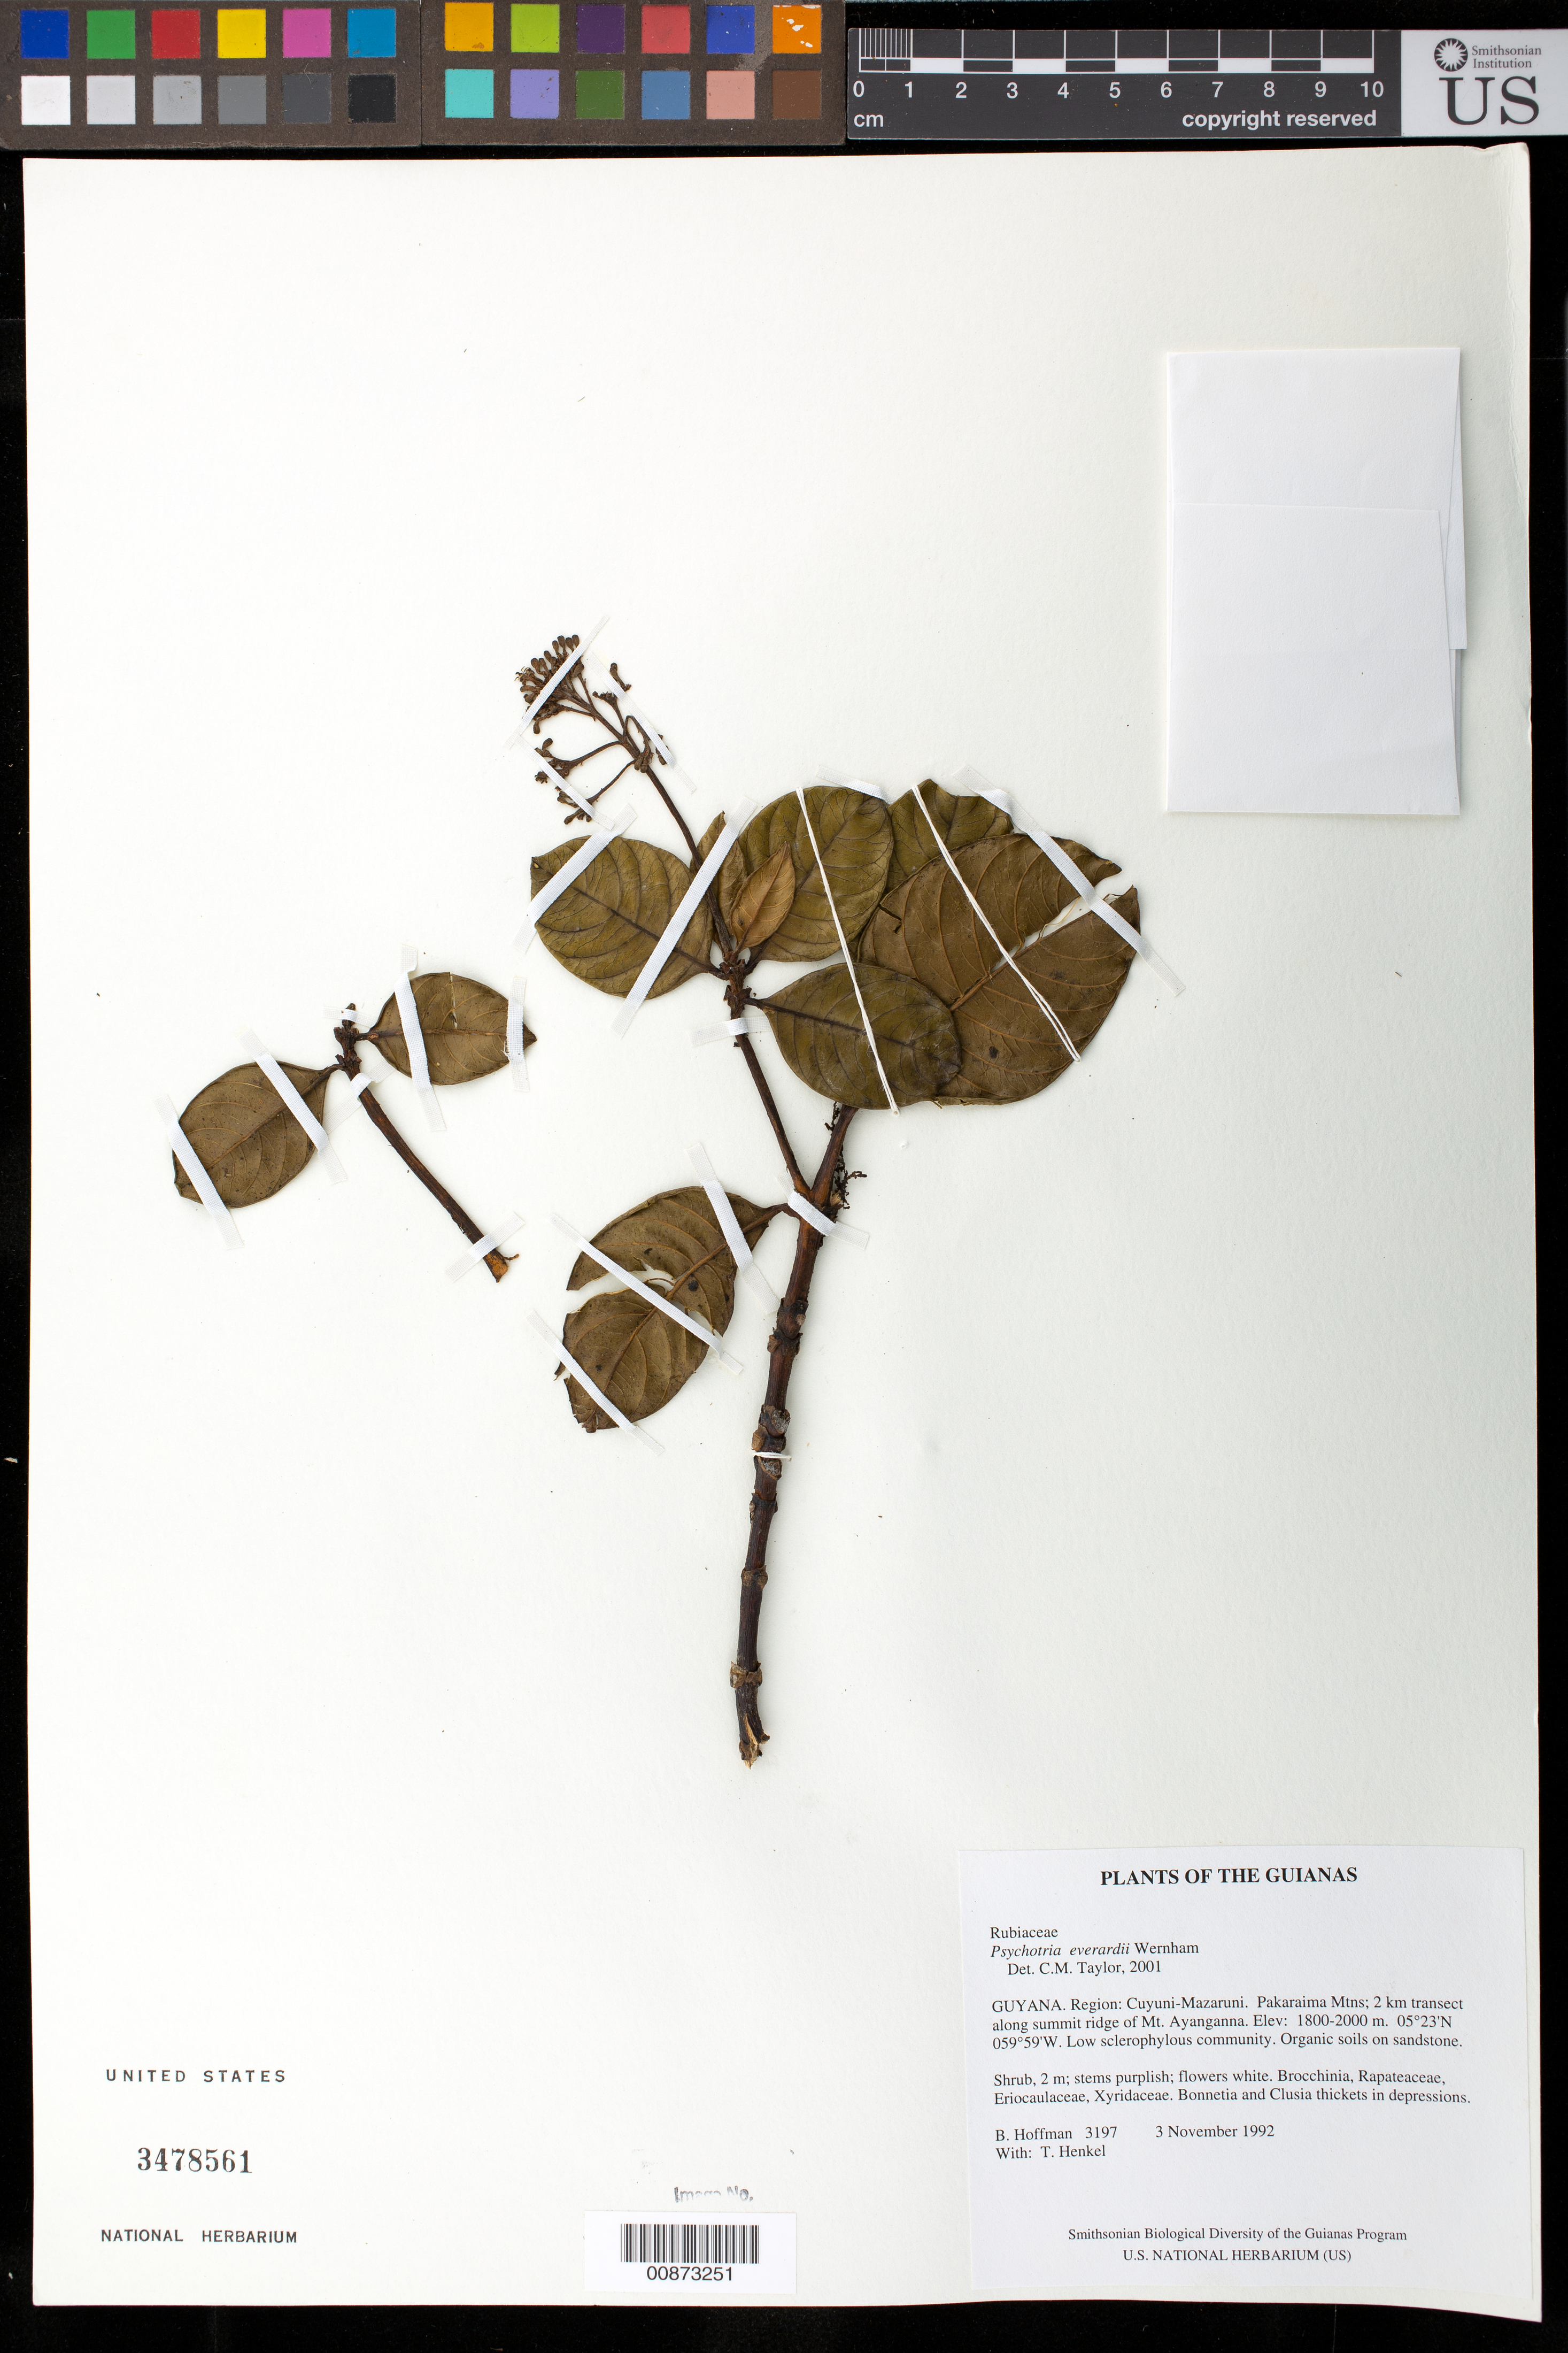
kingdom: Plantae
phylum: Tracheophyta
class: Magnoliopsida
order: Gentianales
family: Rubiaceae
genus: Palicourea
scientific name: Palicourea everardii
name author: (Wernham) Delprete & J.H. Kirkbr.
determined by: Kirkbride, J. H., Jr.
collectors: B. Hoffman & T. Henkel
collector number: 3197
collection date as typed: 3 November 1992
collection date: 1992-11-03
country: Guyana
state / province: Cuyuni-Mazaruni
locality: Pakaraima Mountains; 2 km transect along summit ridge of Mt. Ayanganna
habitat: Low sclerophylous community. Organic soils on sandstone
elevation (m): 1800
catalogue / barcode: US 3478561